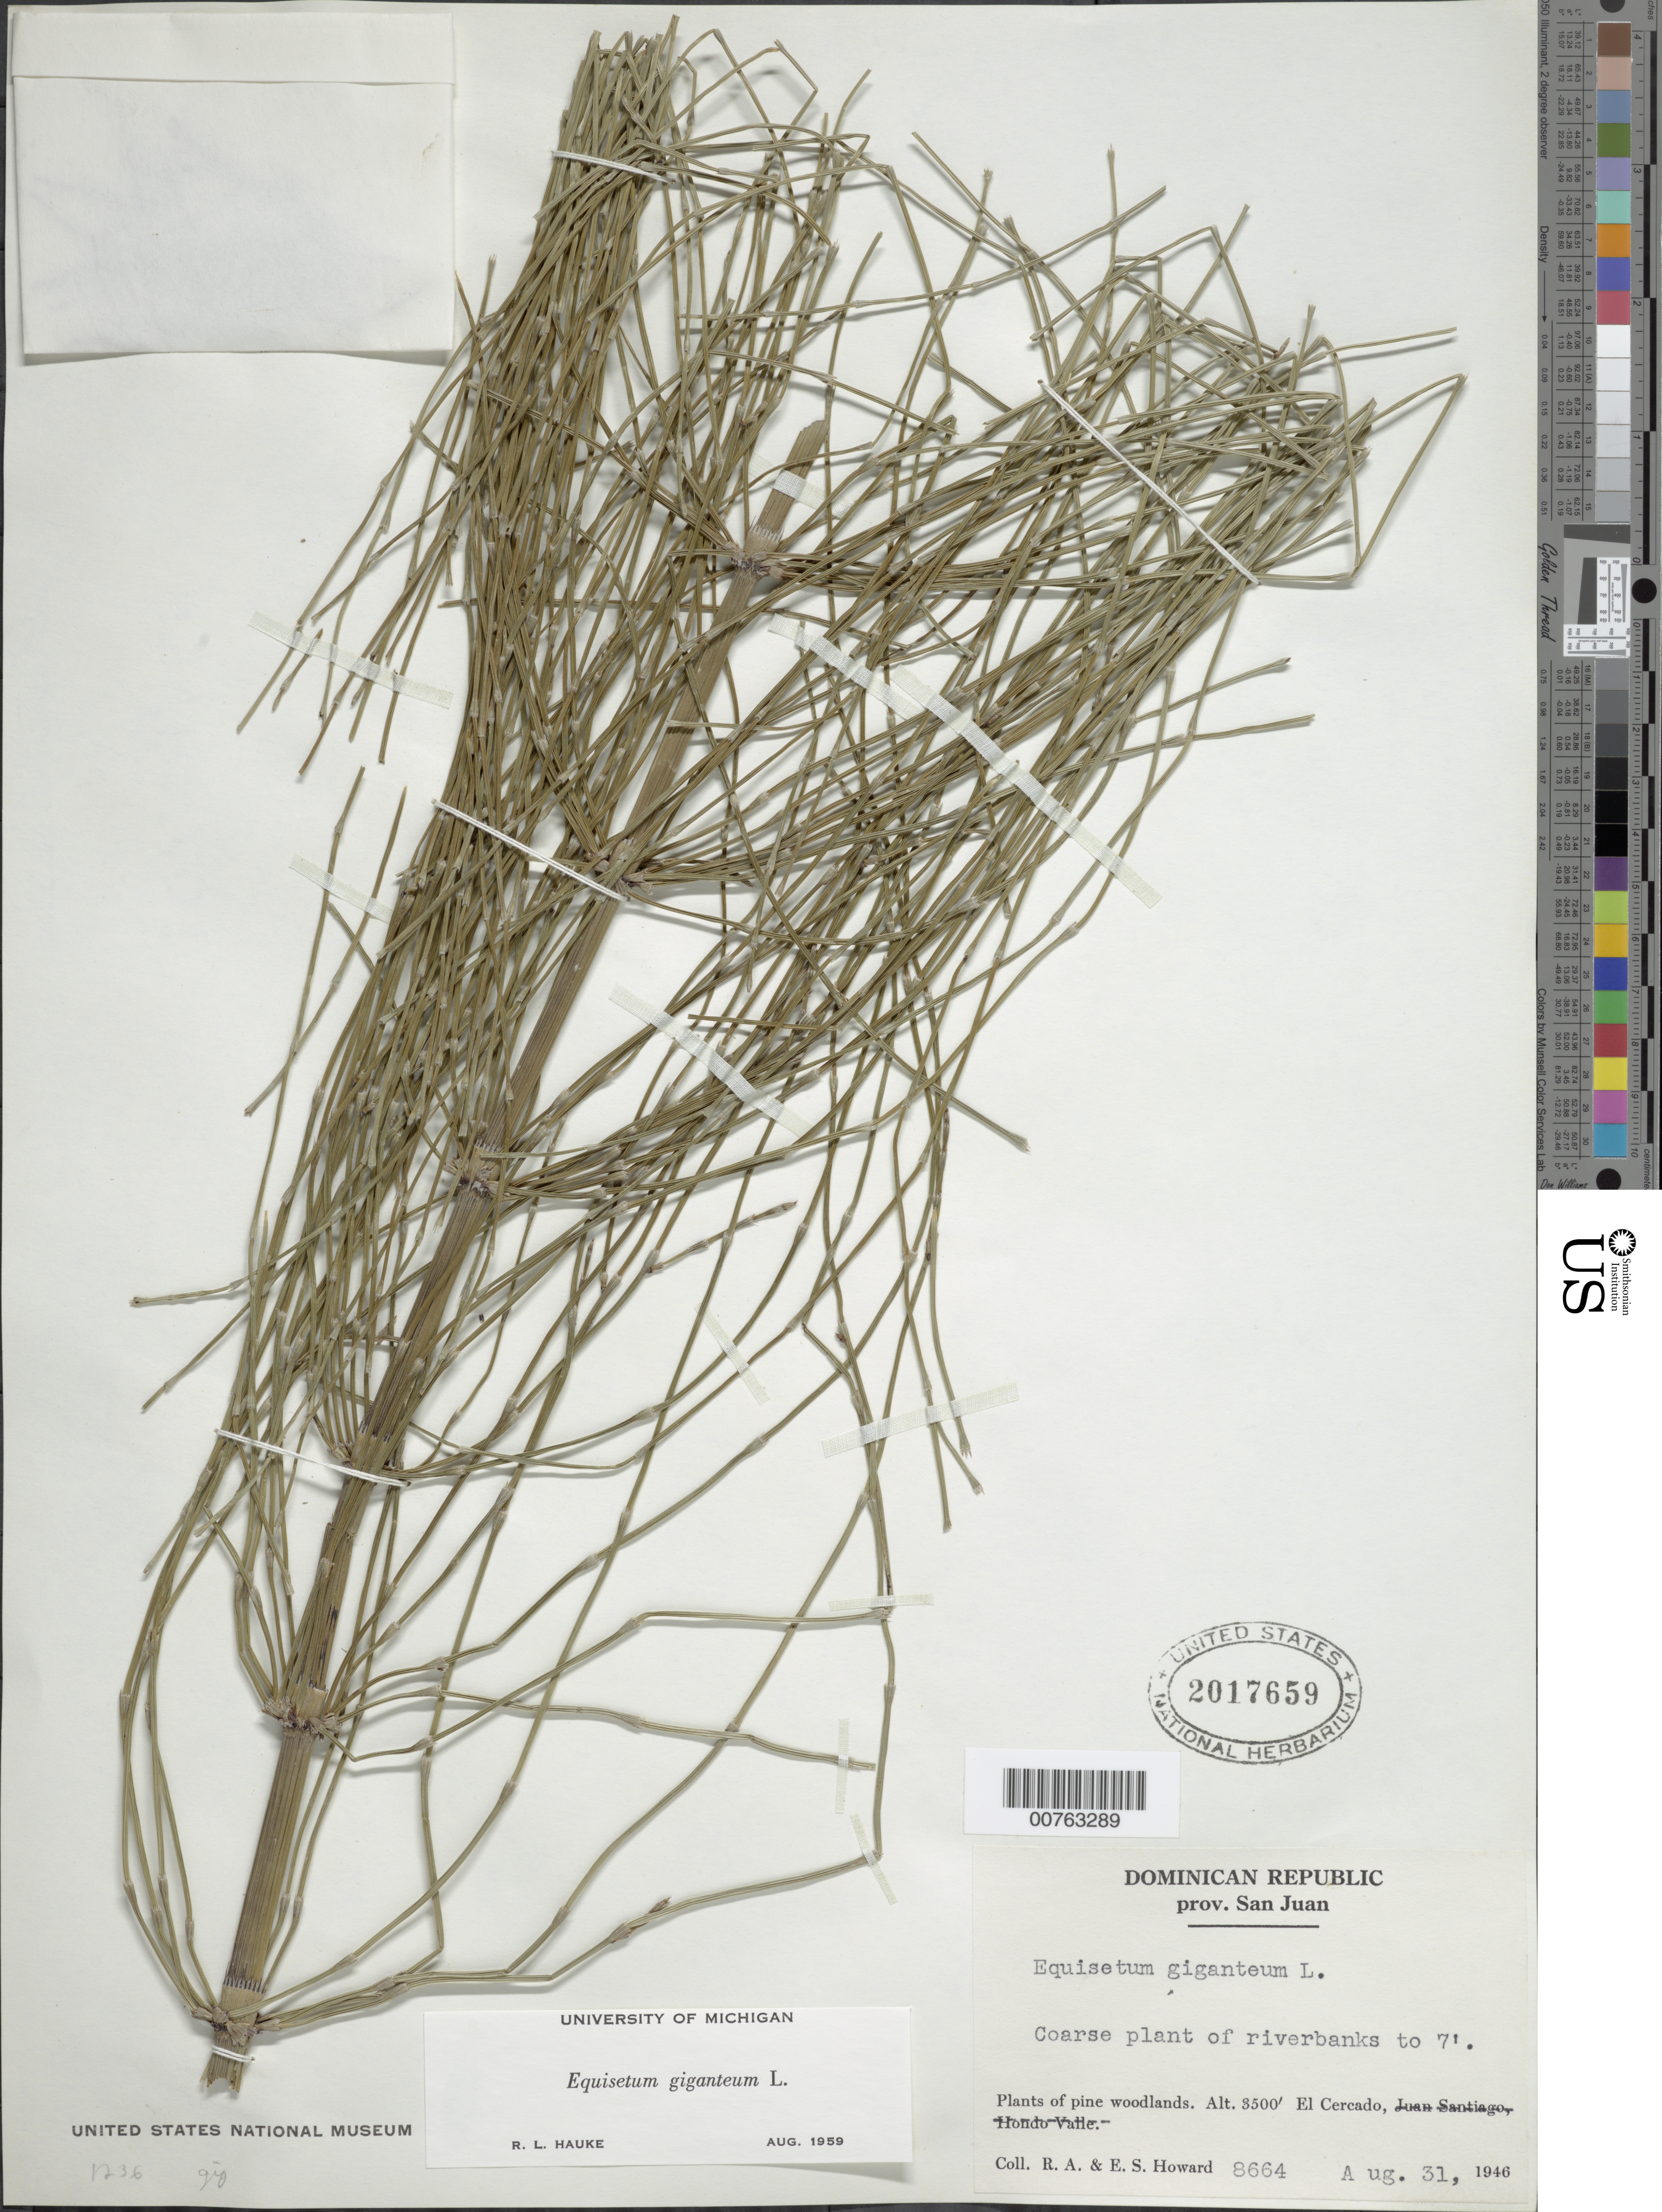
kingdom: Plantae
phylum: Tracheophyta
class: Polypodiopsida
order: Equisetales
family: Equisetaceae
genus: Equisetum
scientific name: Equisetum giganteum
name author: L.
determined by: Hauke, R. L.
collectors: R. A. Howard & E. S. Howard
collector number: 8664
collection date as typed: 31 Aug 1946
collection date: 1946-08-31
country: Dominican Republic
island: Hispaniola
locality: Provincia San Juan. El Cercado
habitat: Pine woodlands; riverbanks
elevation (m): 1067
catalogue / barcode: US 2017659